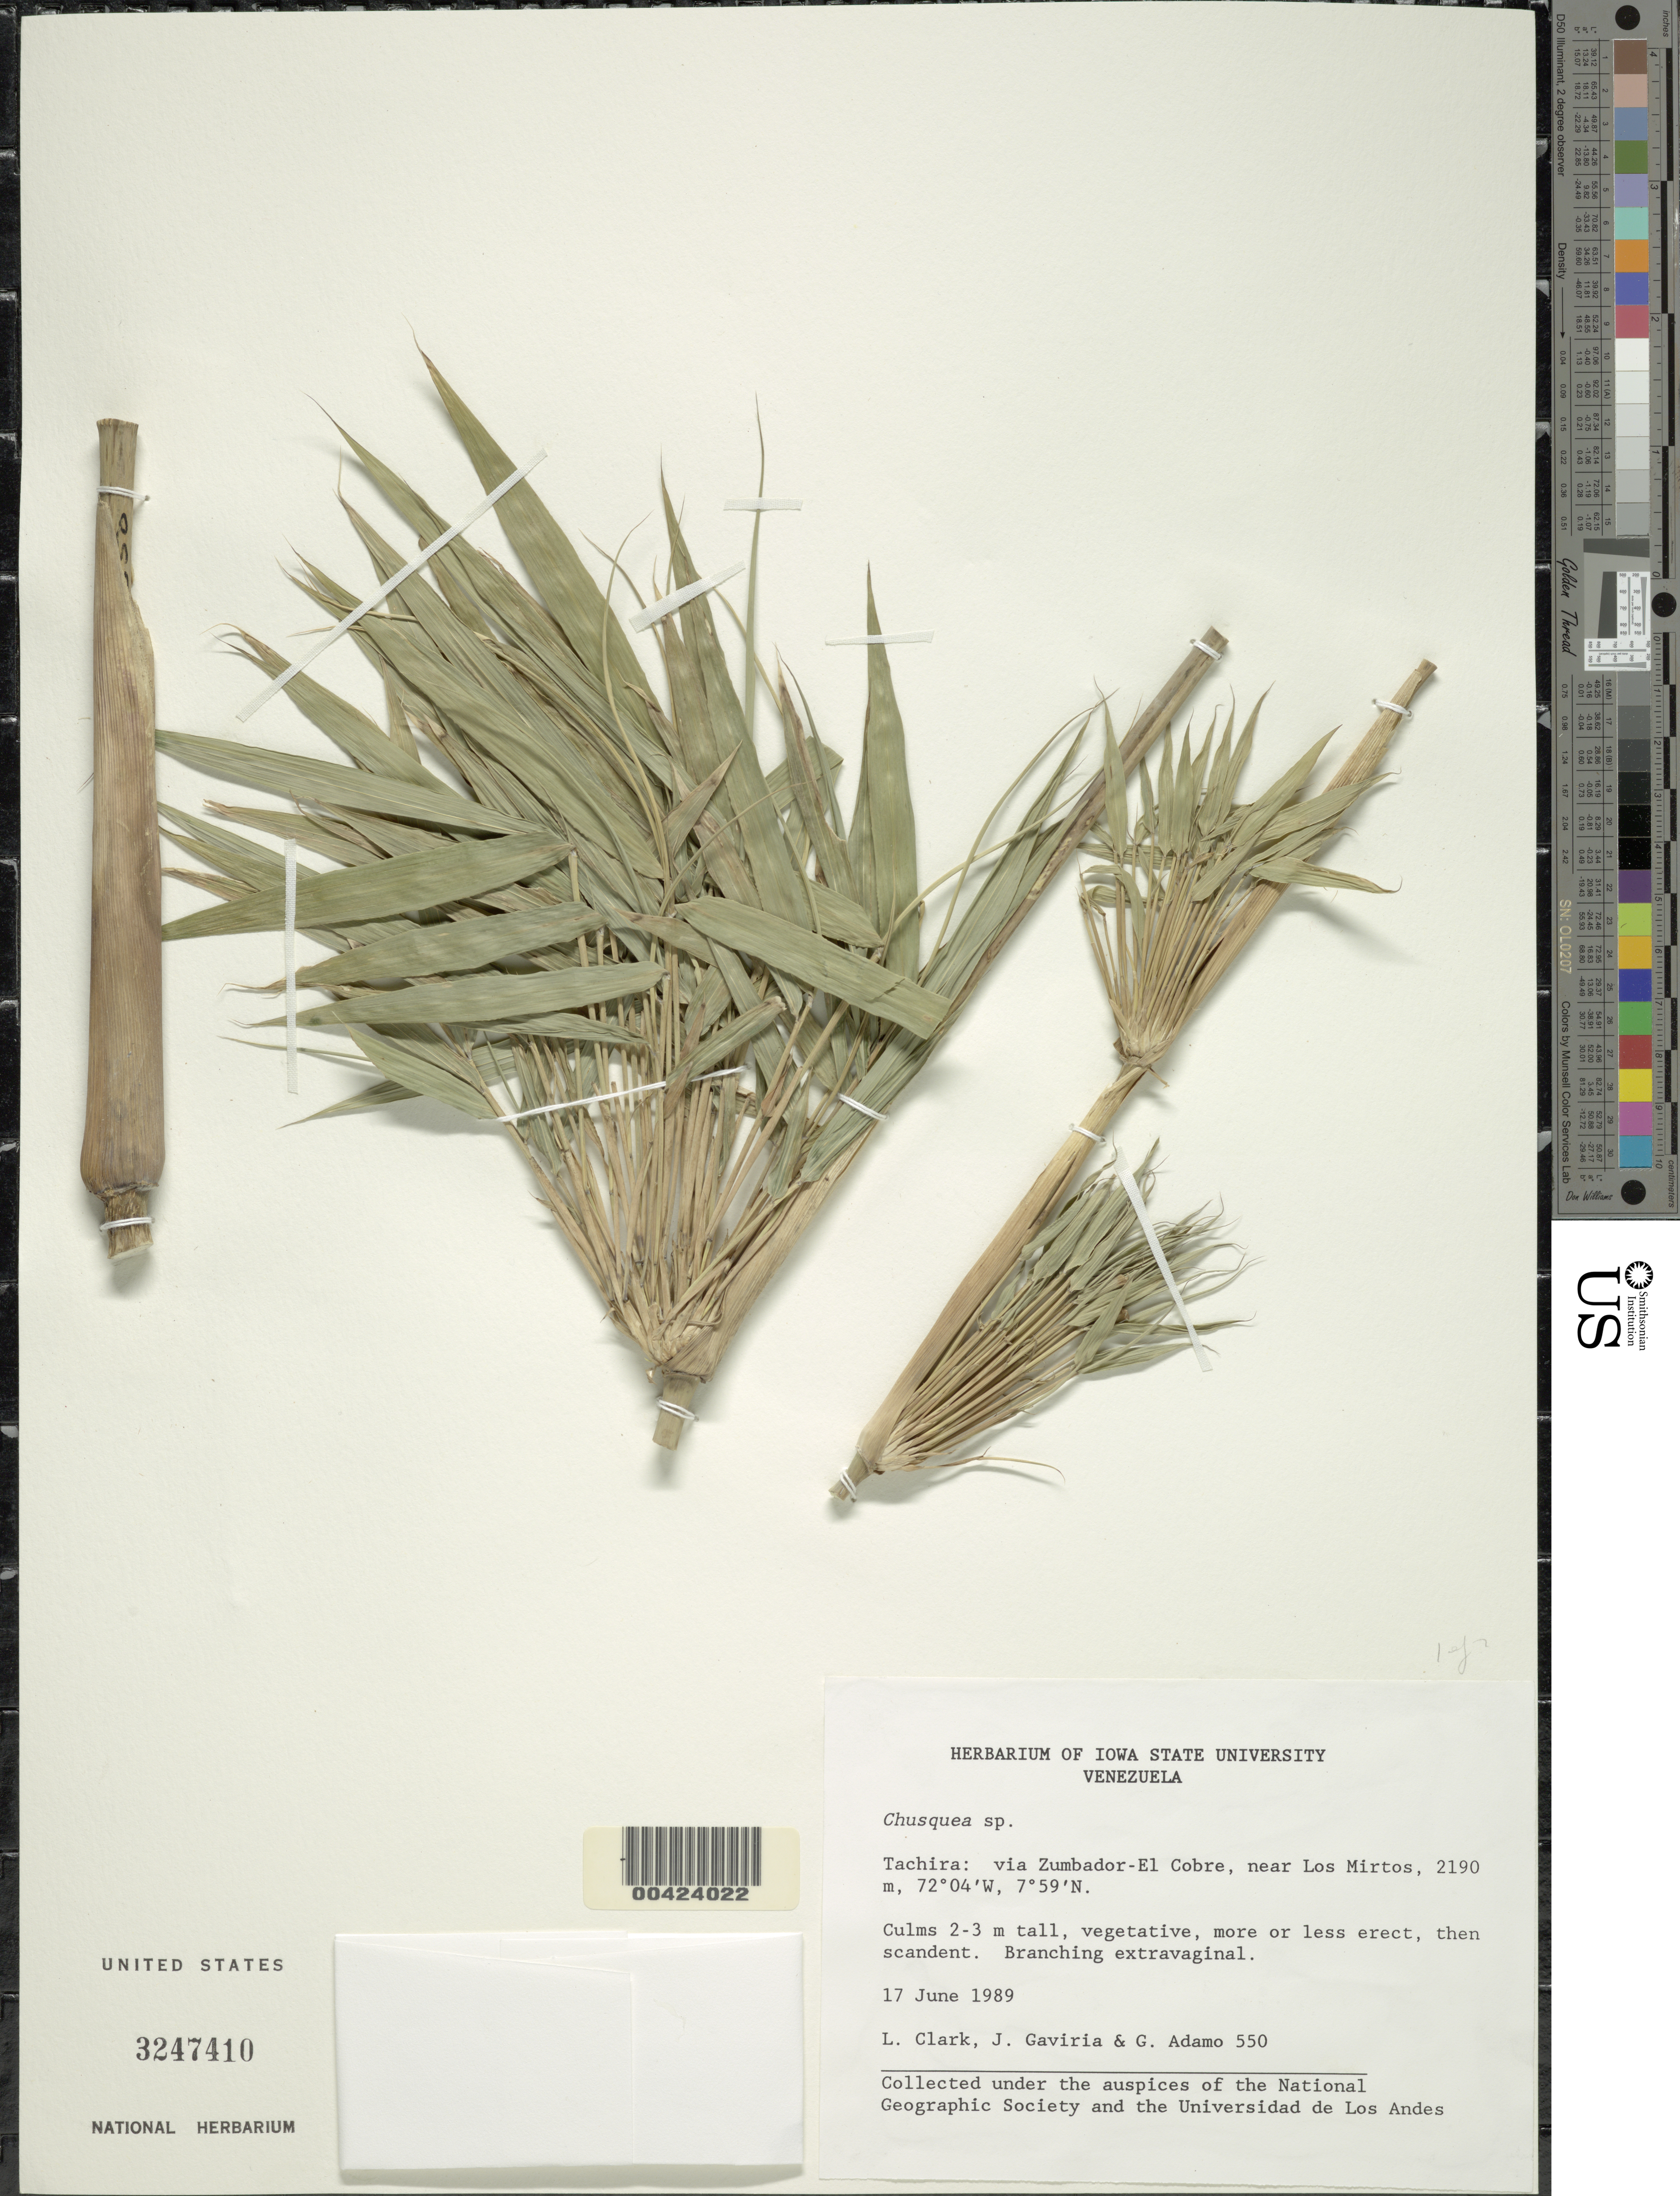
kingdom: Plantae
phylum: Tracheophyta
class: Liliopsida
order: Poales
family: Poaceae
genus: Chusquea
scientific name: Chusquea sp.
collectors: L. G. Clark, J. Gaviria & G. Adamo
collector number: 550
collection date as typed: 17 Jun 1989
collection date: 1989-06-17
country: Venezuela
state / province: Tachira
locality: Via zumbador - el cobre, near los mirtos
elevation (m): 2190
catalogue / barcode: US 3247410